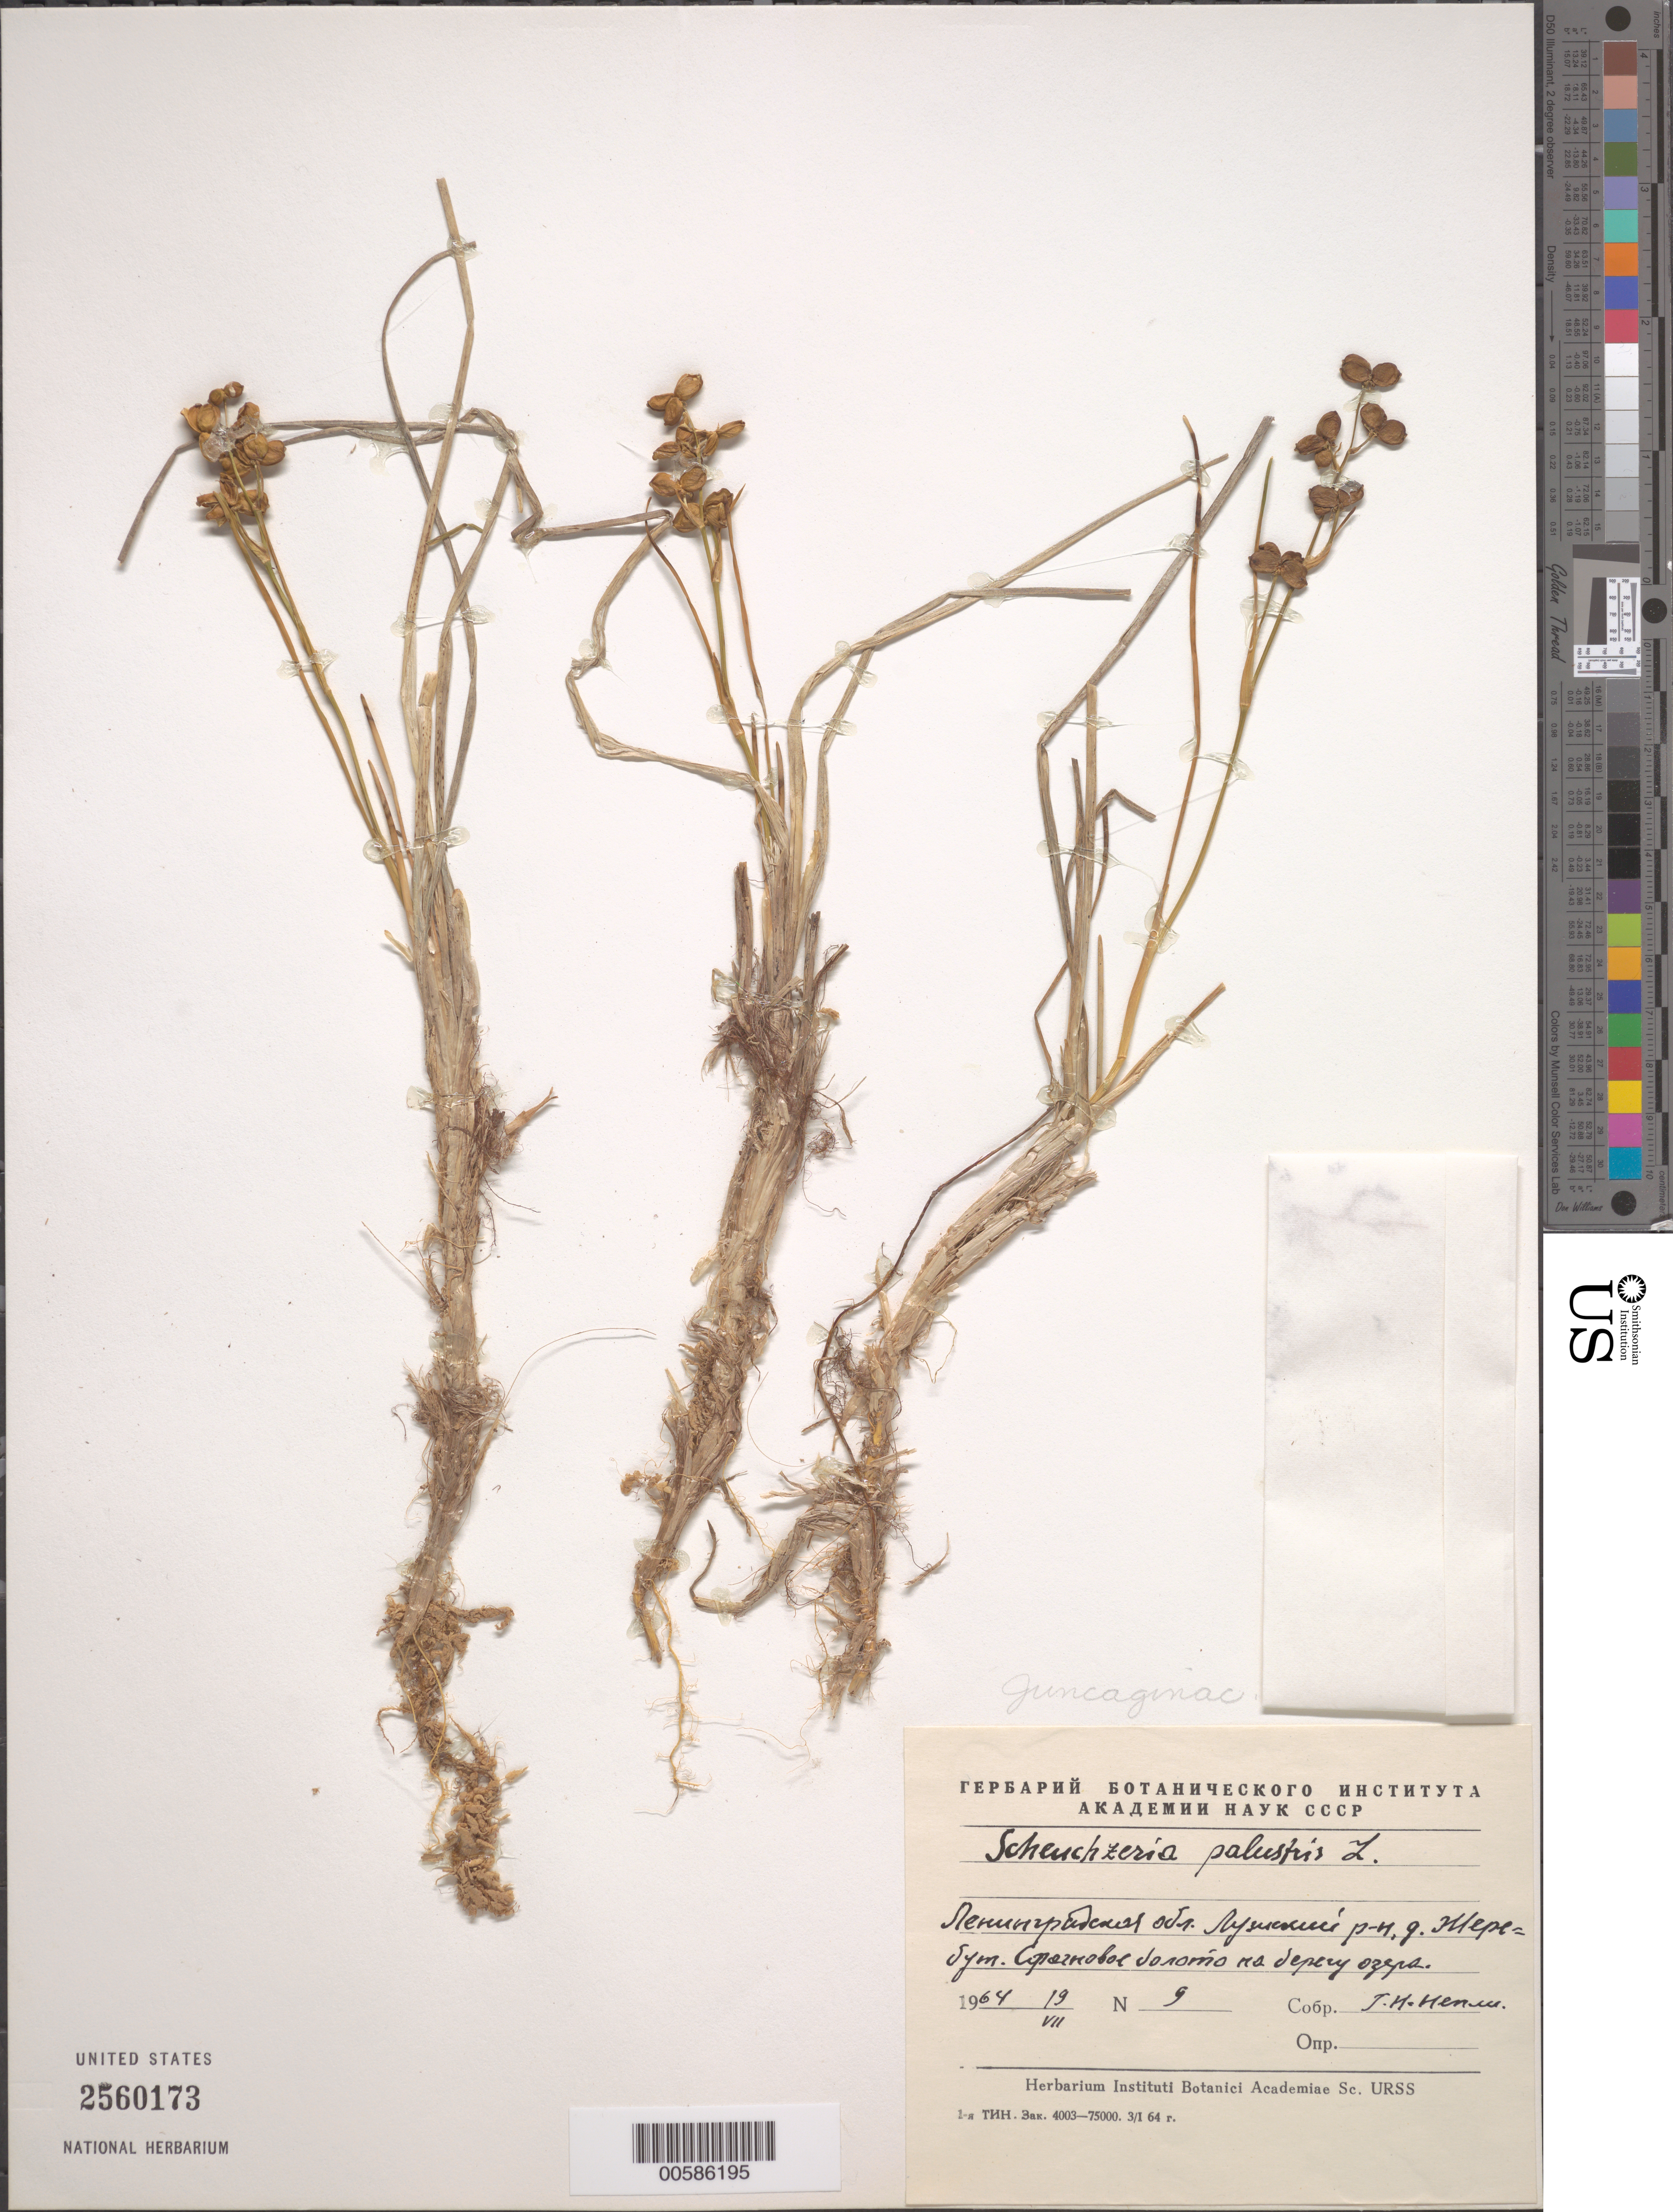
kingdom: Plantae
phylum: Tracheophyta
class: Liliopsida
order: Alismatales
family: Scheuchzeriaceae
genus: Scheuchzeria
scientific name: Scheuchzeria palustris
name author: L.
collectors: T. Hennus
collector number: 9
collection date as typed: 19 Jul 1964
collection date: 1964-07-19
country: Russian Federation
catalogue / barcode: US 2560173